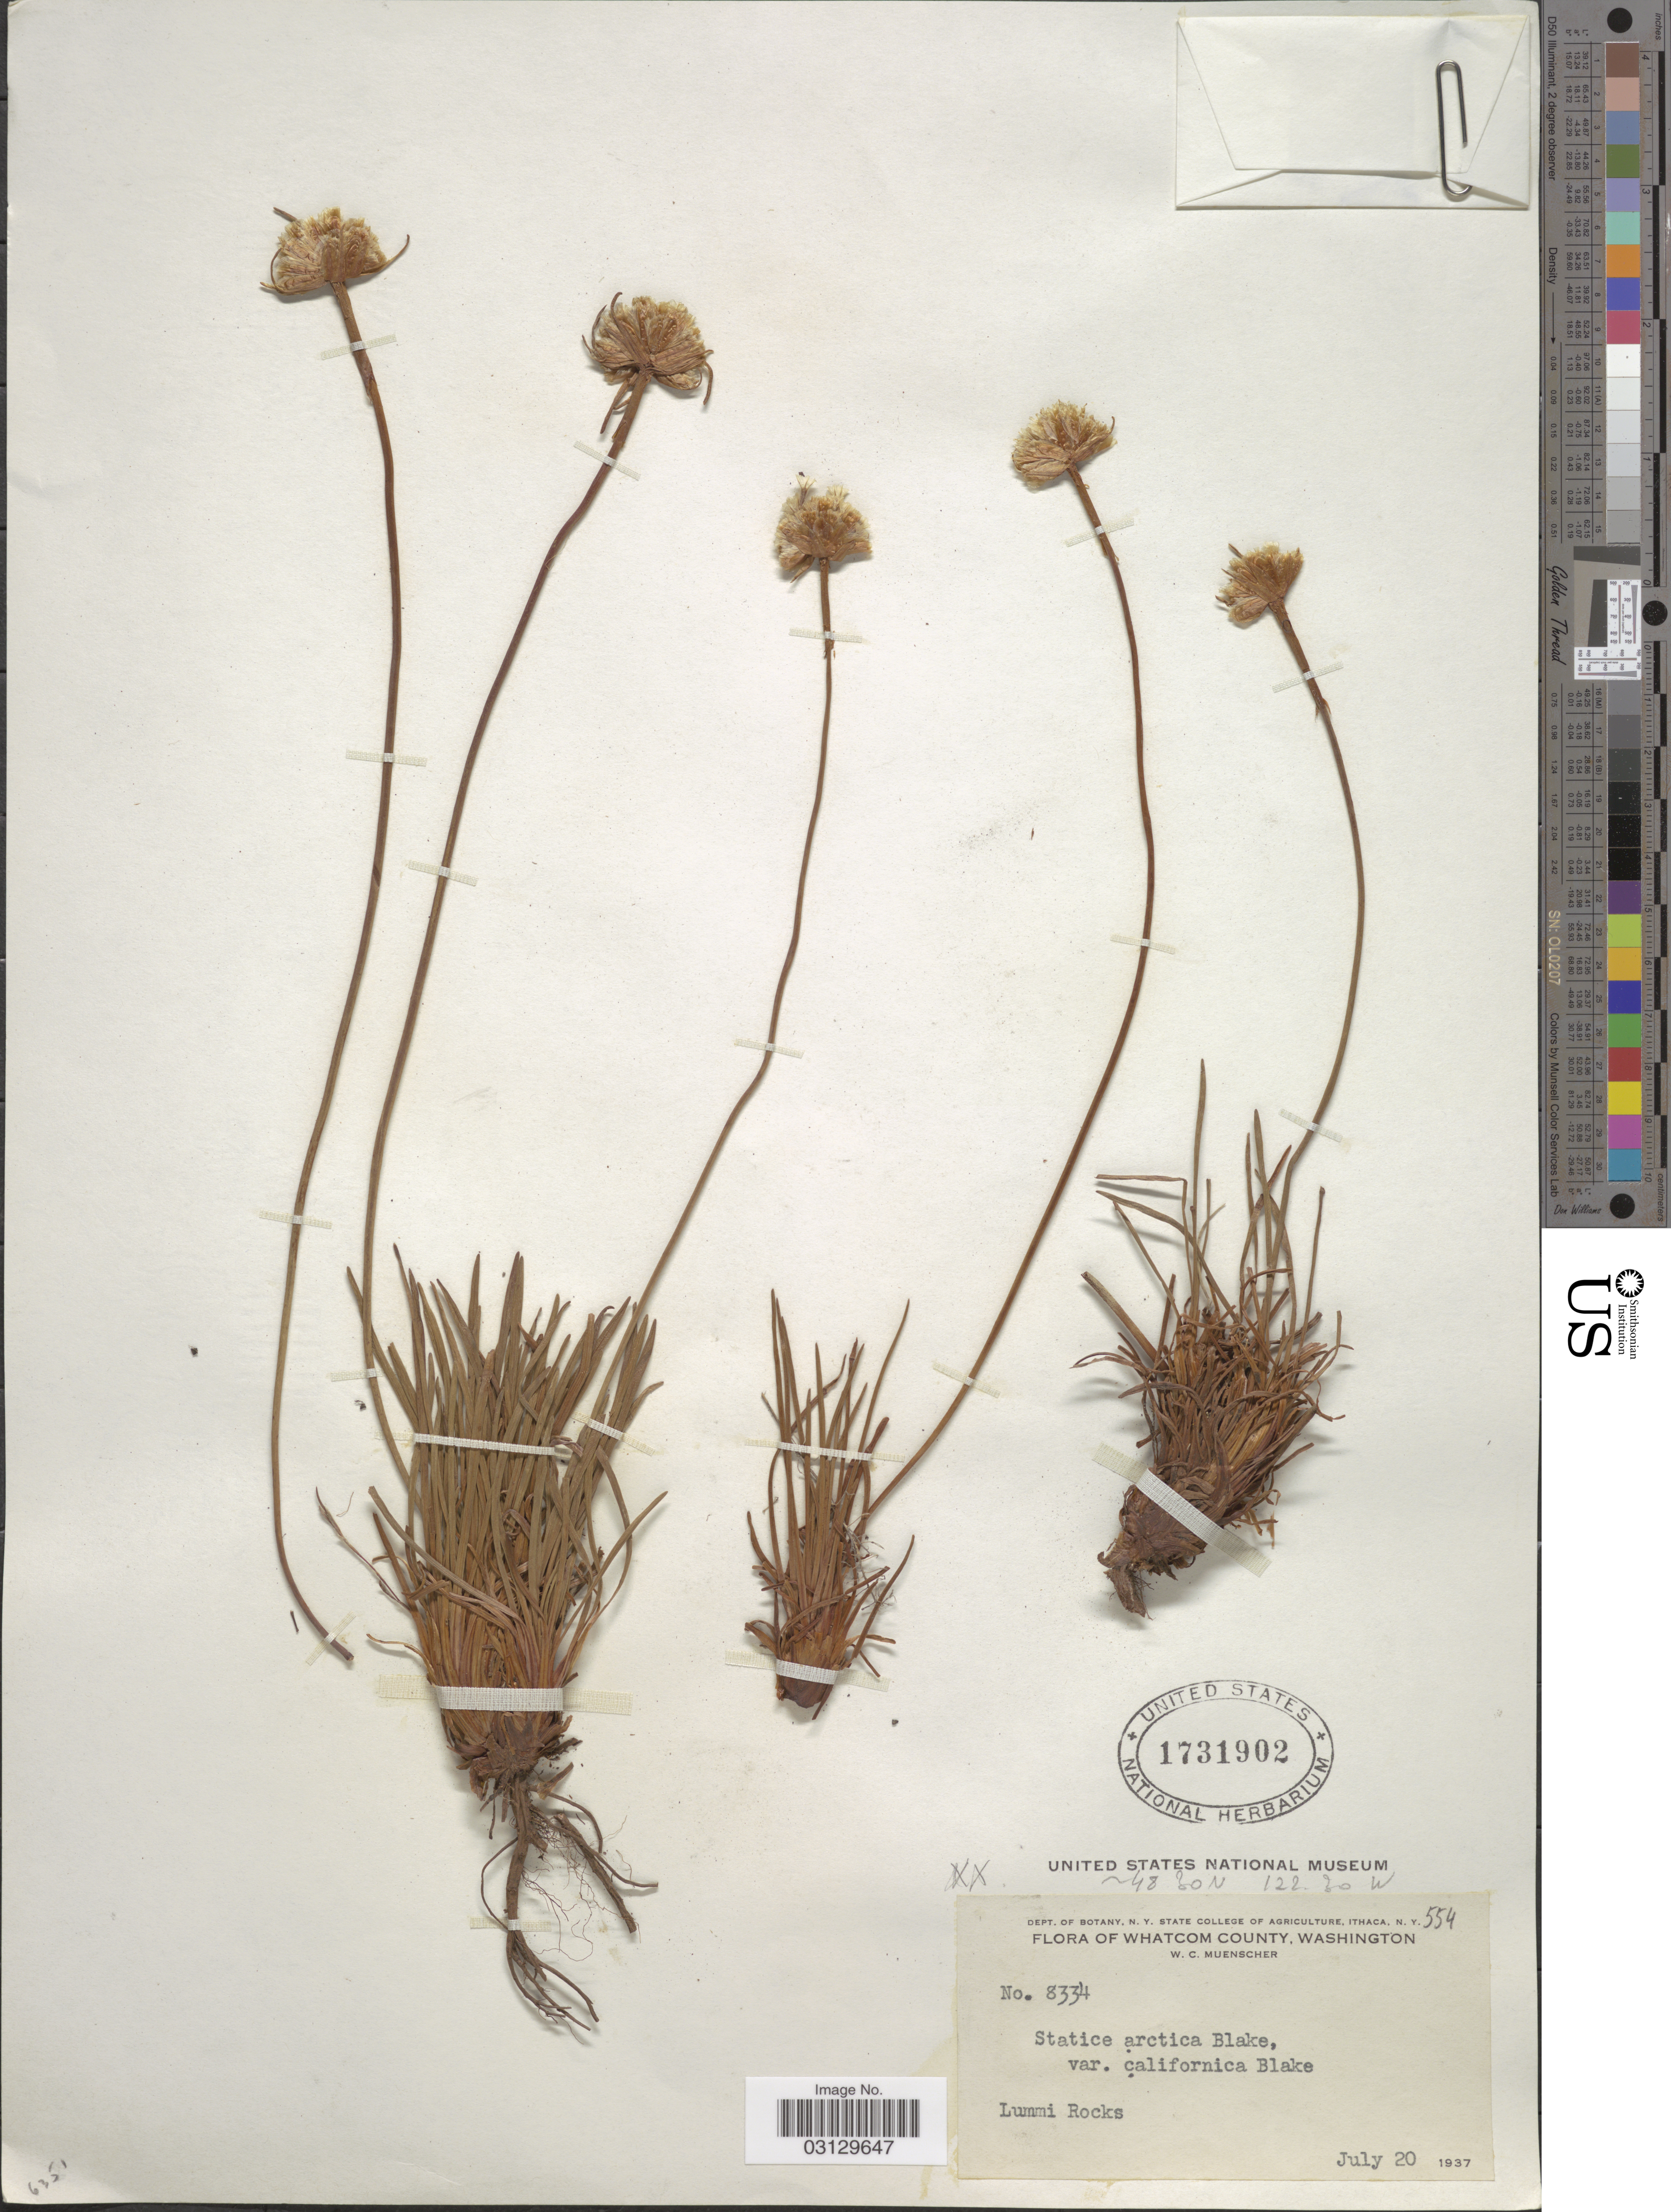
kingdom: Plantae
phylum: Tracheophyta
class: Magnoliopsida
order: Caryophyllales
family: Plumbaginaceae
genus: Armeria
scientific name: Armeria maritima subsp. californica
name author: (Boiss.) A.E. Porsild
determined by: Strong, Mark T., (BOT), Smithsonian Institution - National Museum of Natural History (UNITED STATES)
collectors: W. Muenscher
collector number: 8334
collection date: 1937-07-20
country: United States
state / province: Washington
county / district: Whatcom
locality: Whatcom County. Lummi Rocks.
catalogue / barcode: US 1731902